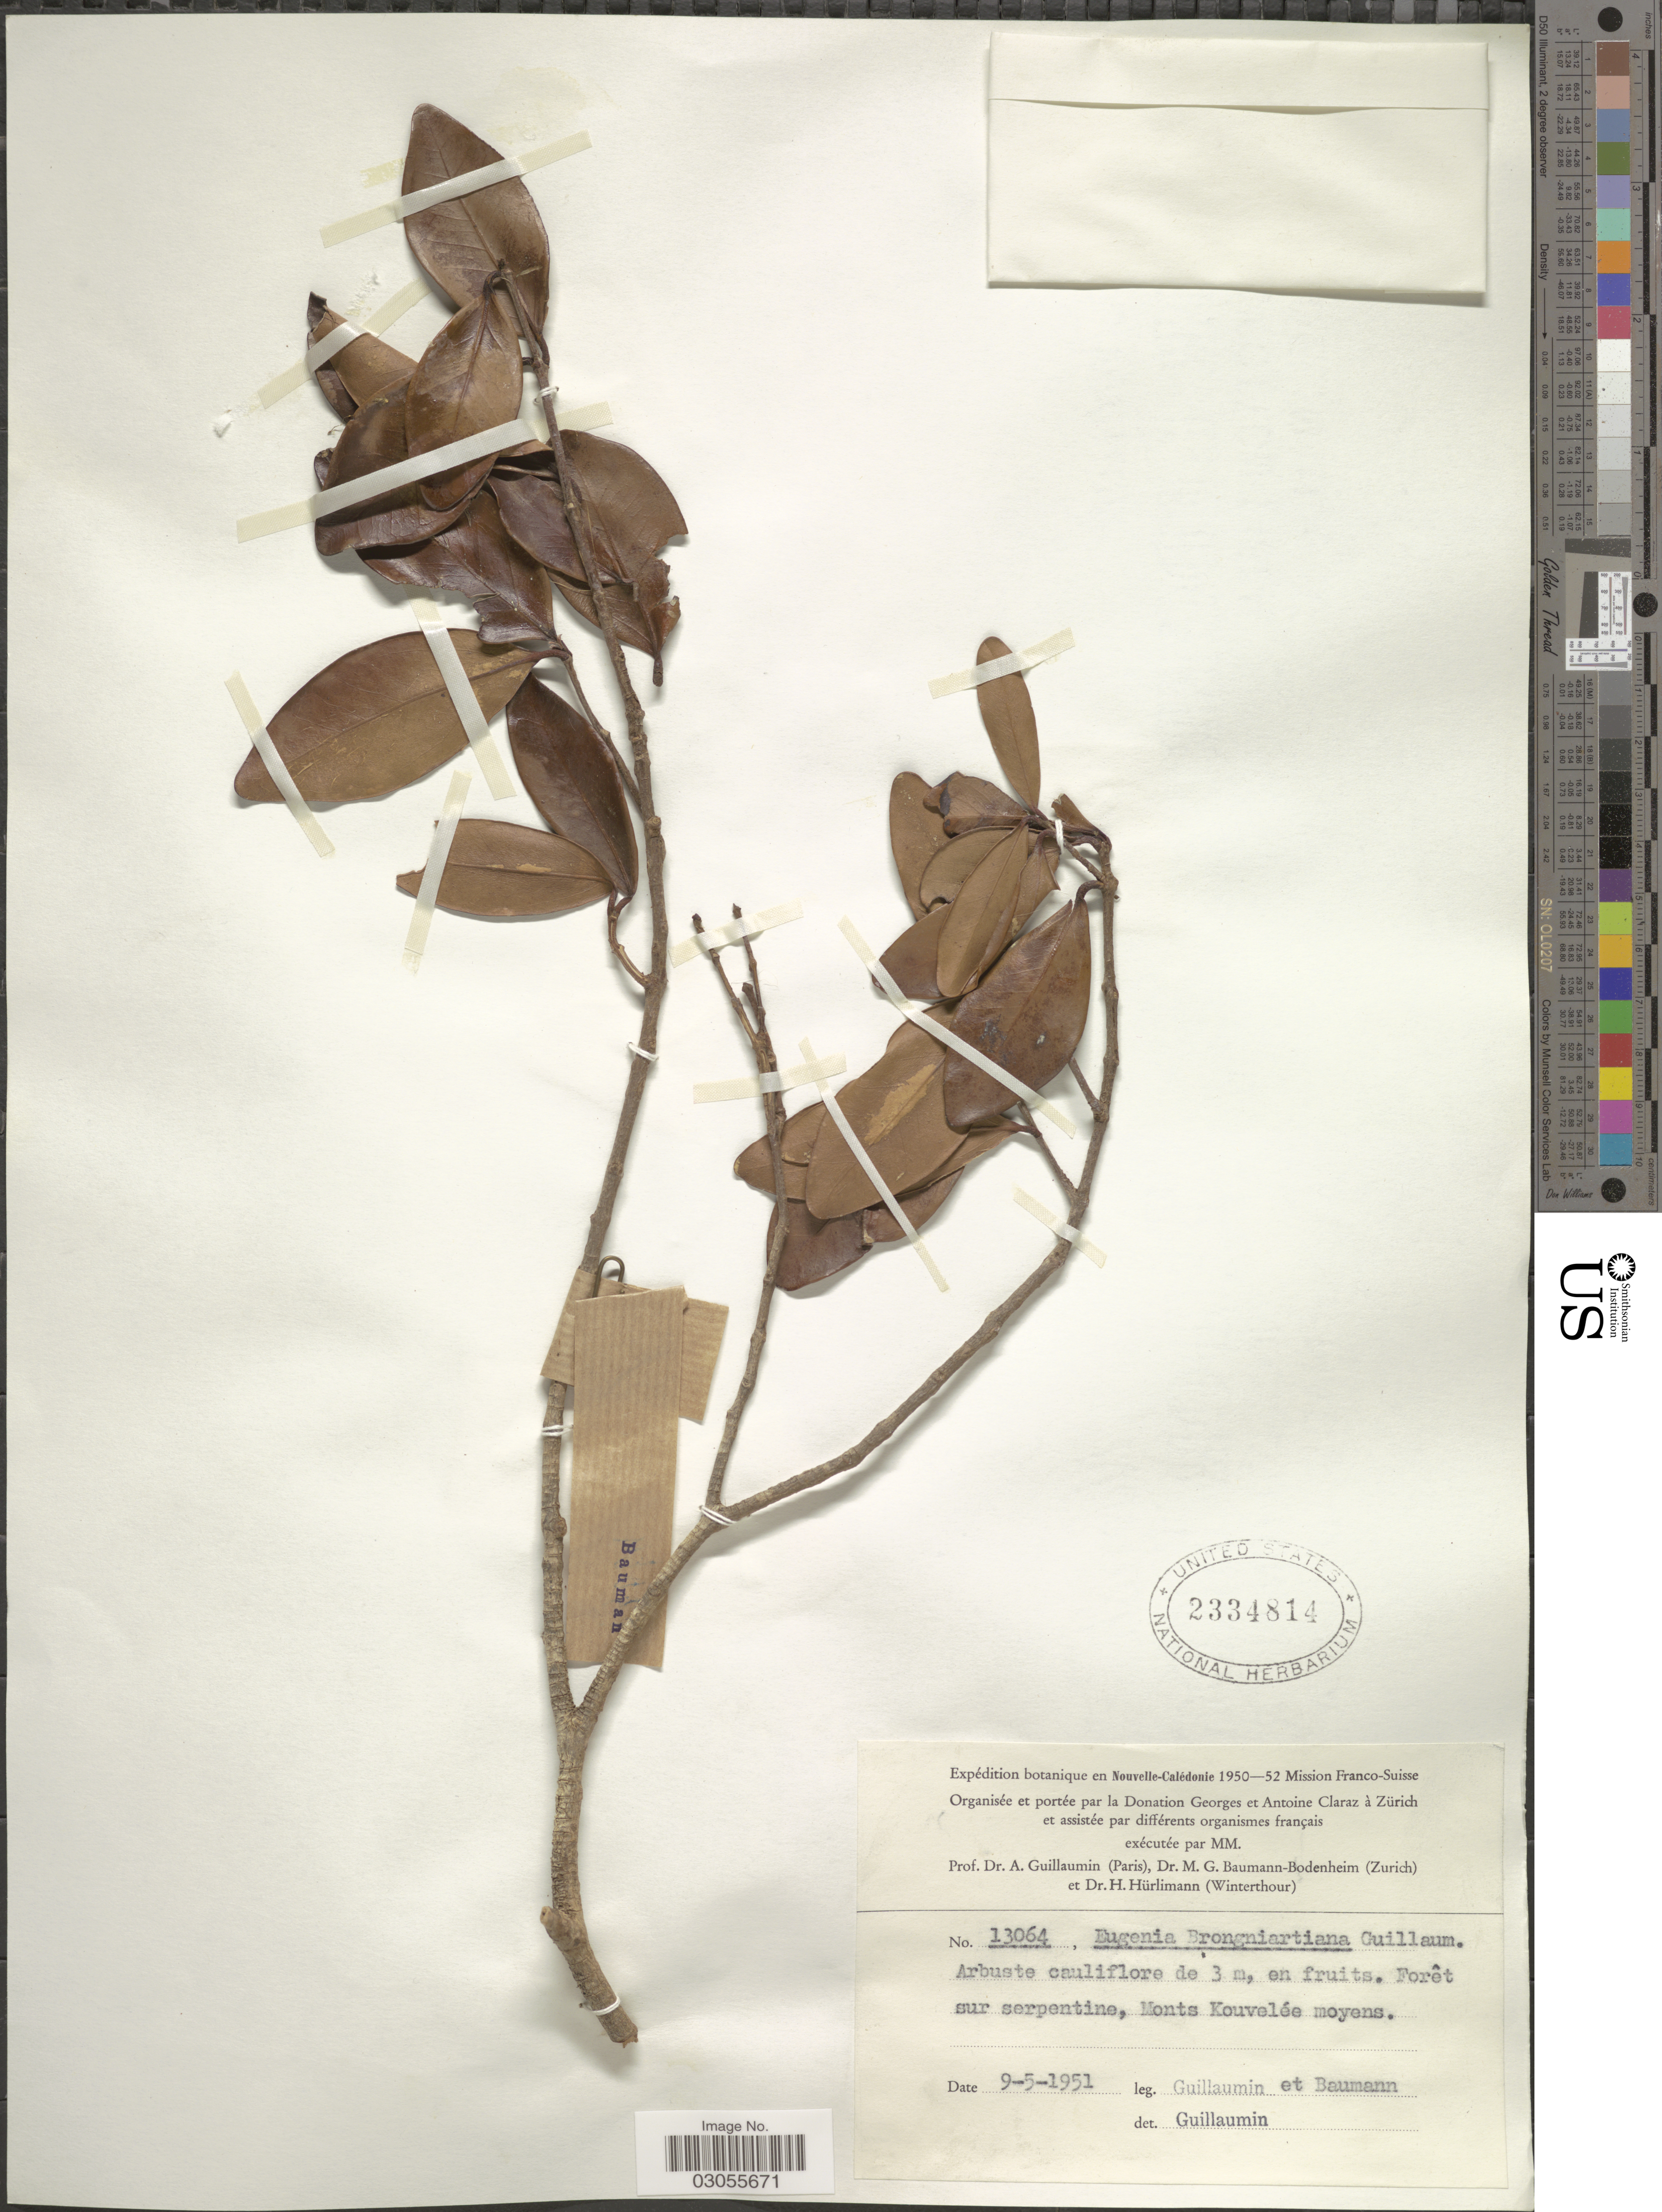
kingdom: Plantae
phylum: Tracheophyta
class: Magnoliopsida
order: Myrtales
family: Myrtaceae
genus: Eugenia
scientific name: Eugenia brongniartiana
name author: Guillaumin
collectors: A. Guillaumin & M. G. Baumann-Bodenheim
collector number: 13064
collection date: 1951-05-09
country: New Caledonia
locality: Monts Kouvelée moyens.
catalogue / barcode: US 2334814